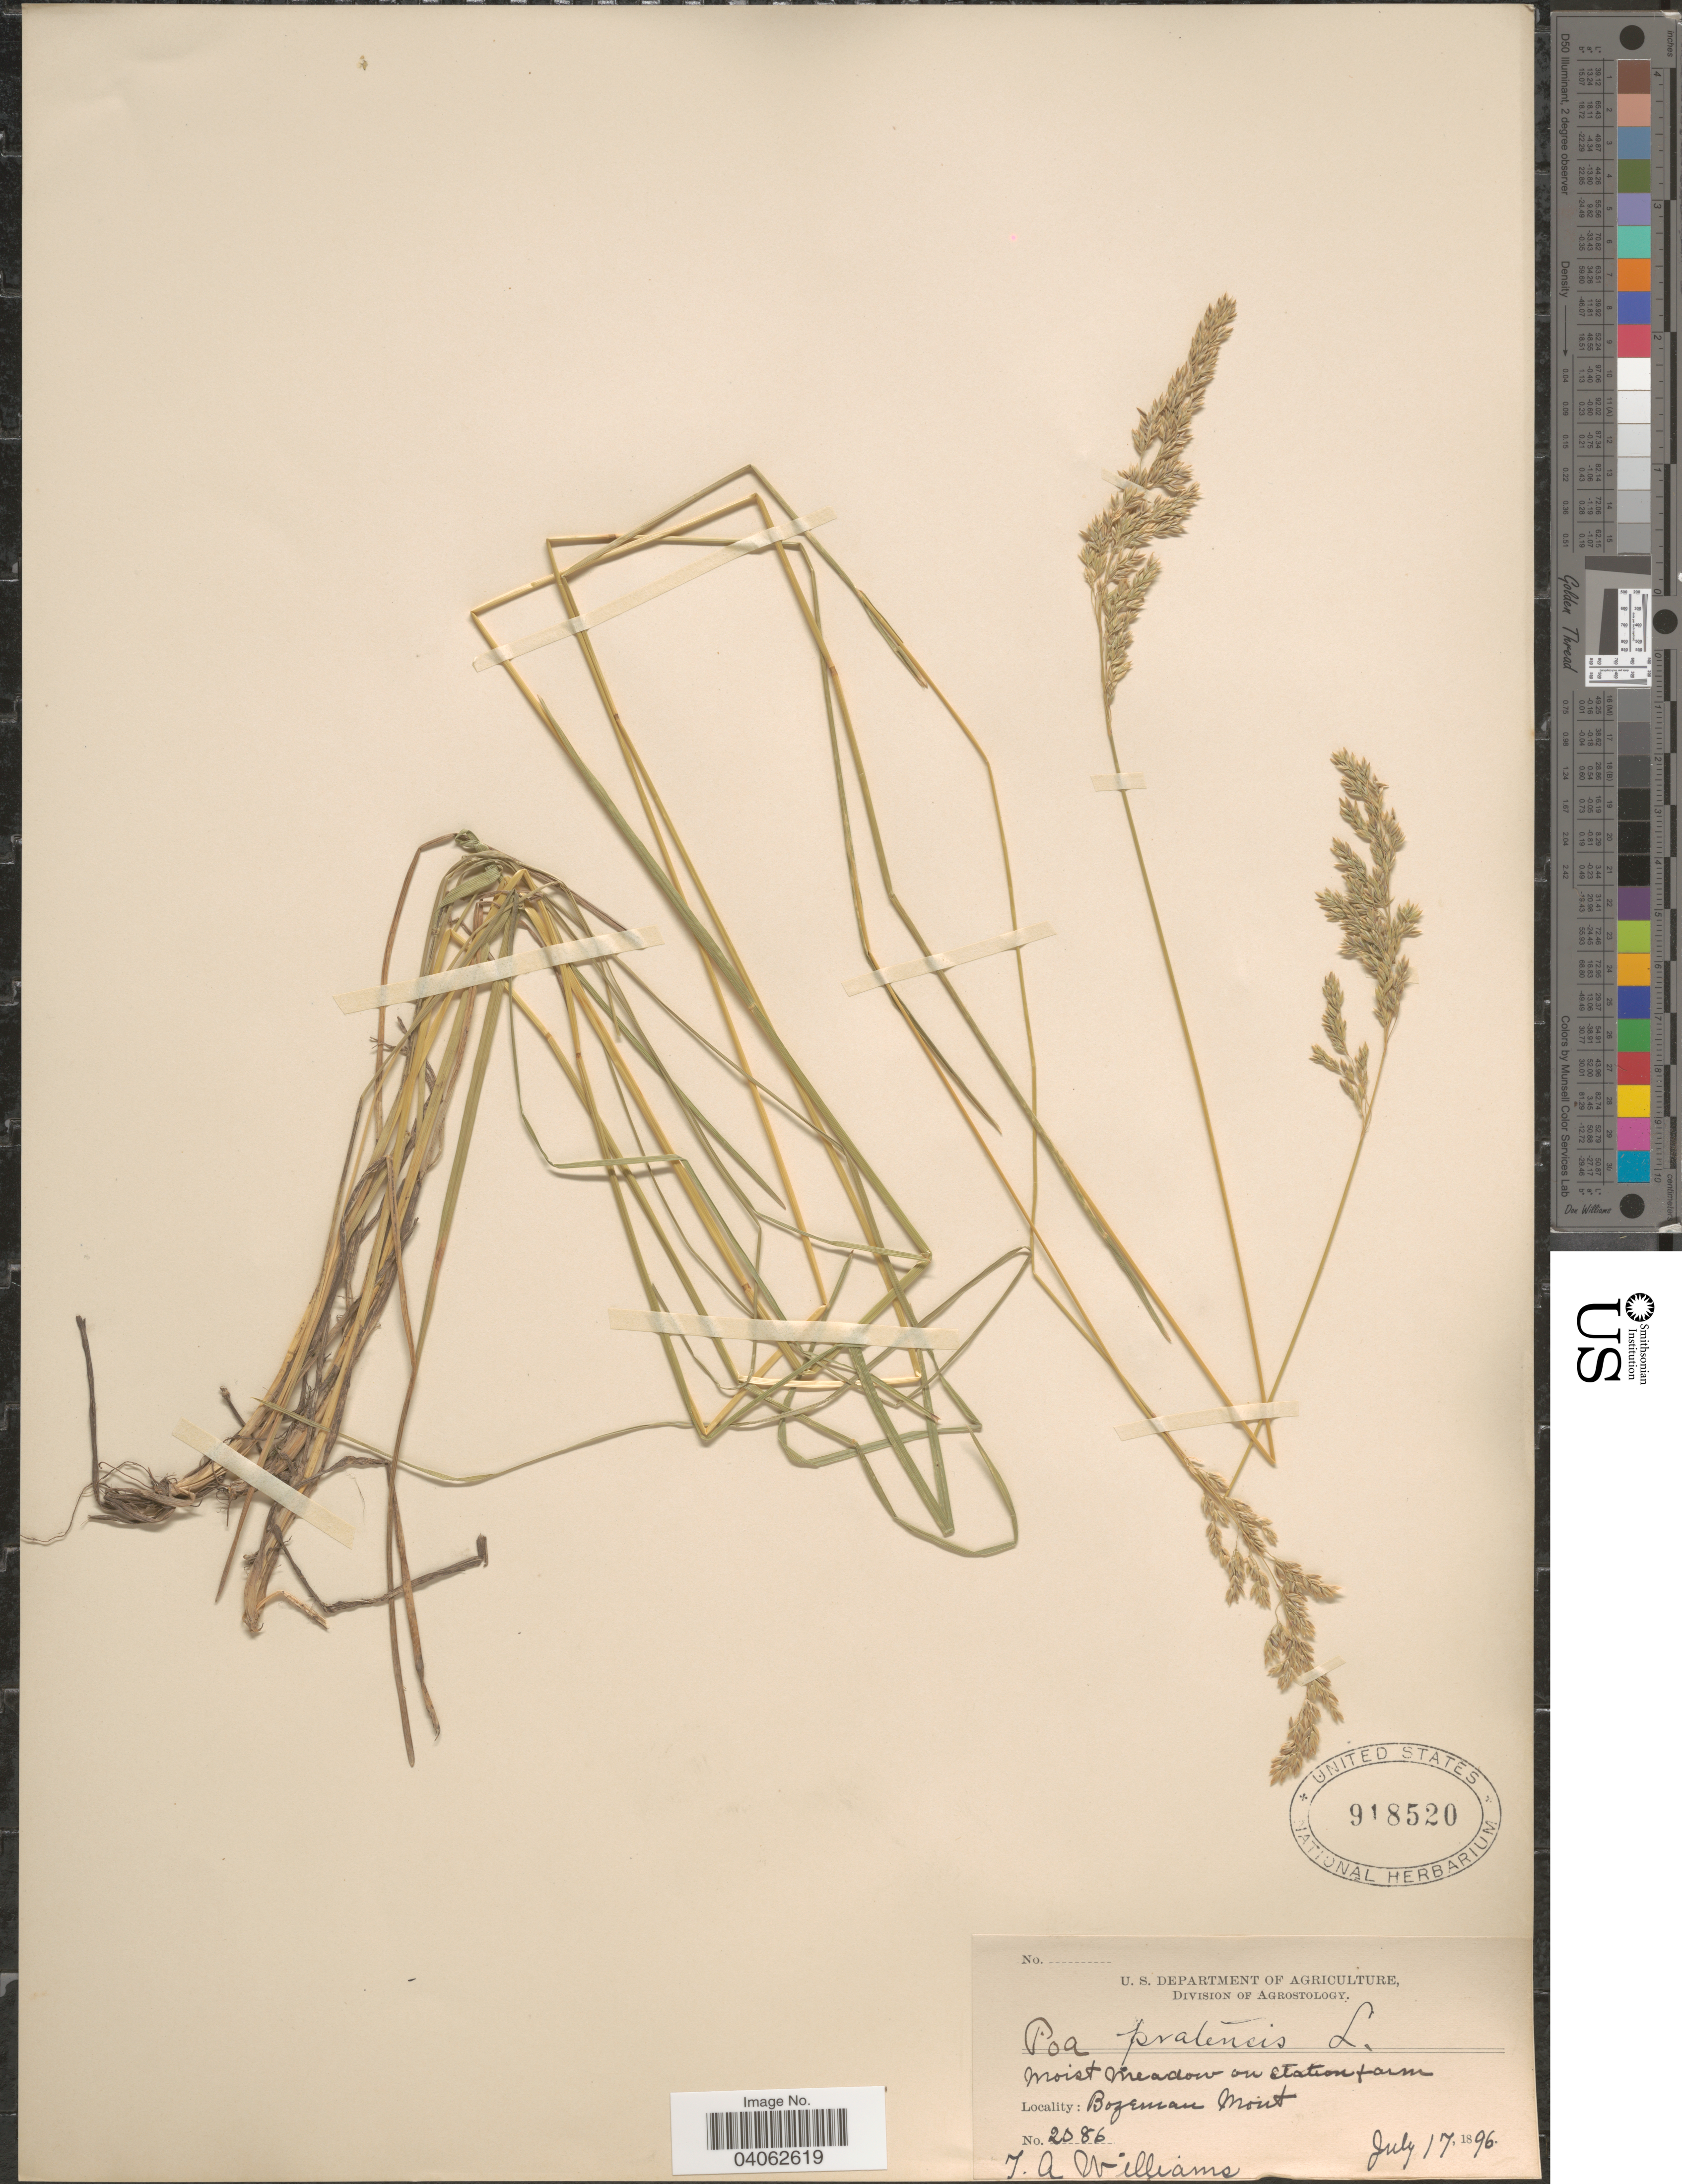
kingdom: Plantae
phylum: Tracheophyta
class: Liliopsida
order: Poales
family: Poaceae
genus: Poa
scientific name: Poa pratensis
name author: L.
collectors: T. Williams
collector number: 2086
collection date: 1896-07-17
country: United States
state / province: Montana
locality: Bozeman.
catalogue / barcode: US 918520